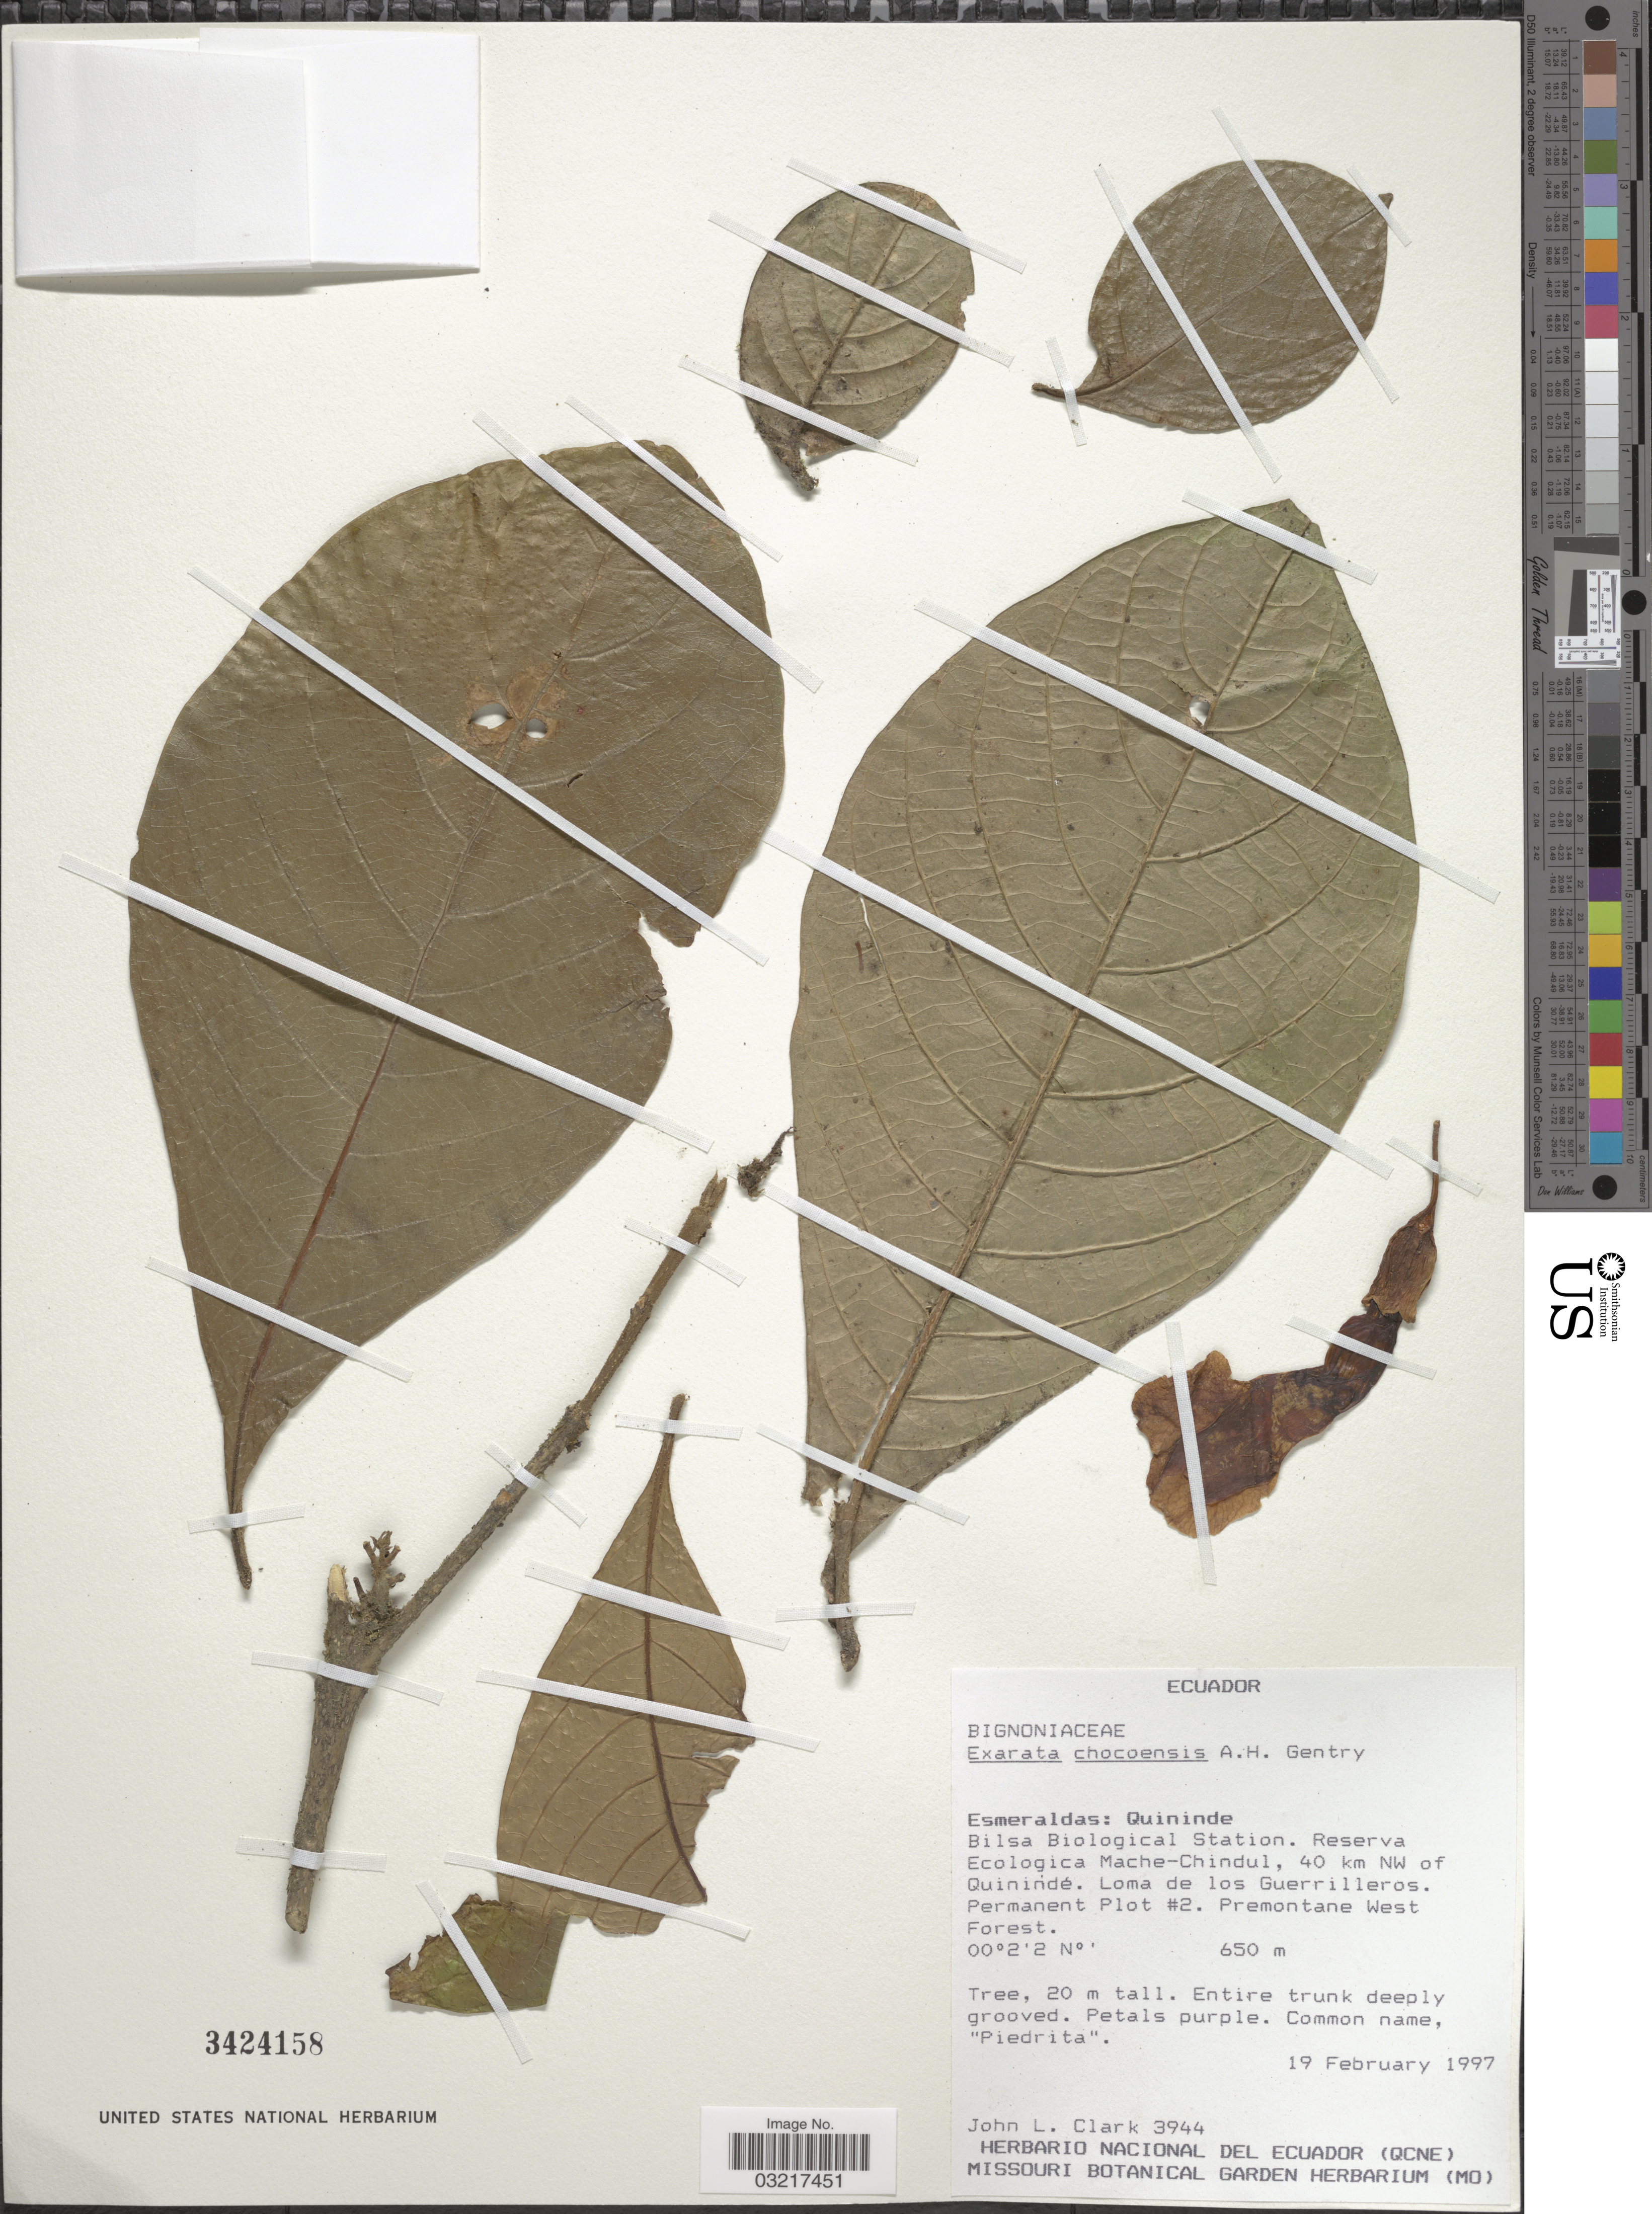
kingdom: Plantae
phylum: Tracheophyta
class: Magnoliopsida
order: Lamiales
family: Schlegeliaceae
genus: Exarata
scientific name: Exarata sp.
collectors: J. L. Clark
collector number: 3944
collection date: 1997-02-19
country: Ecuador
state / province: Esmeraldas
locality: Quininde Bilsa Biological Station. Reserva Ecologica Mache-Chindul, 40 km NW of Quinindé. Loma de los Guerrilleros. Permanent Plot #2. Promontane West Forest.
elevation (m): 650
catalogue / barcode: US 3424158